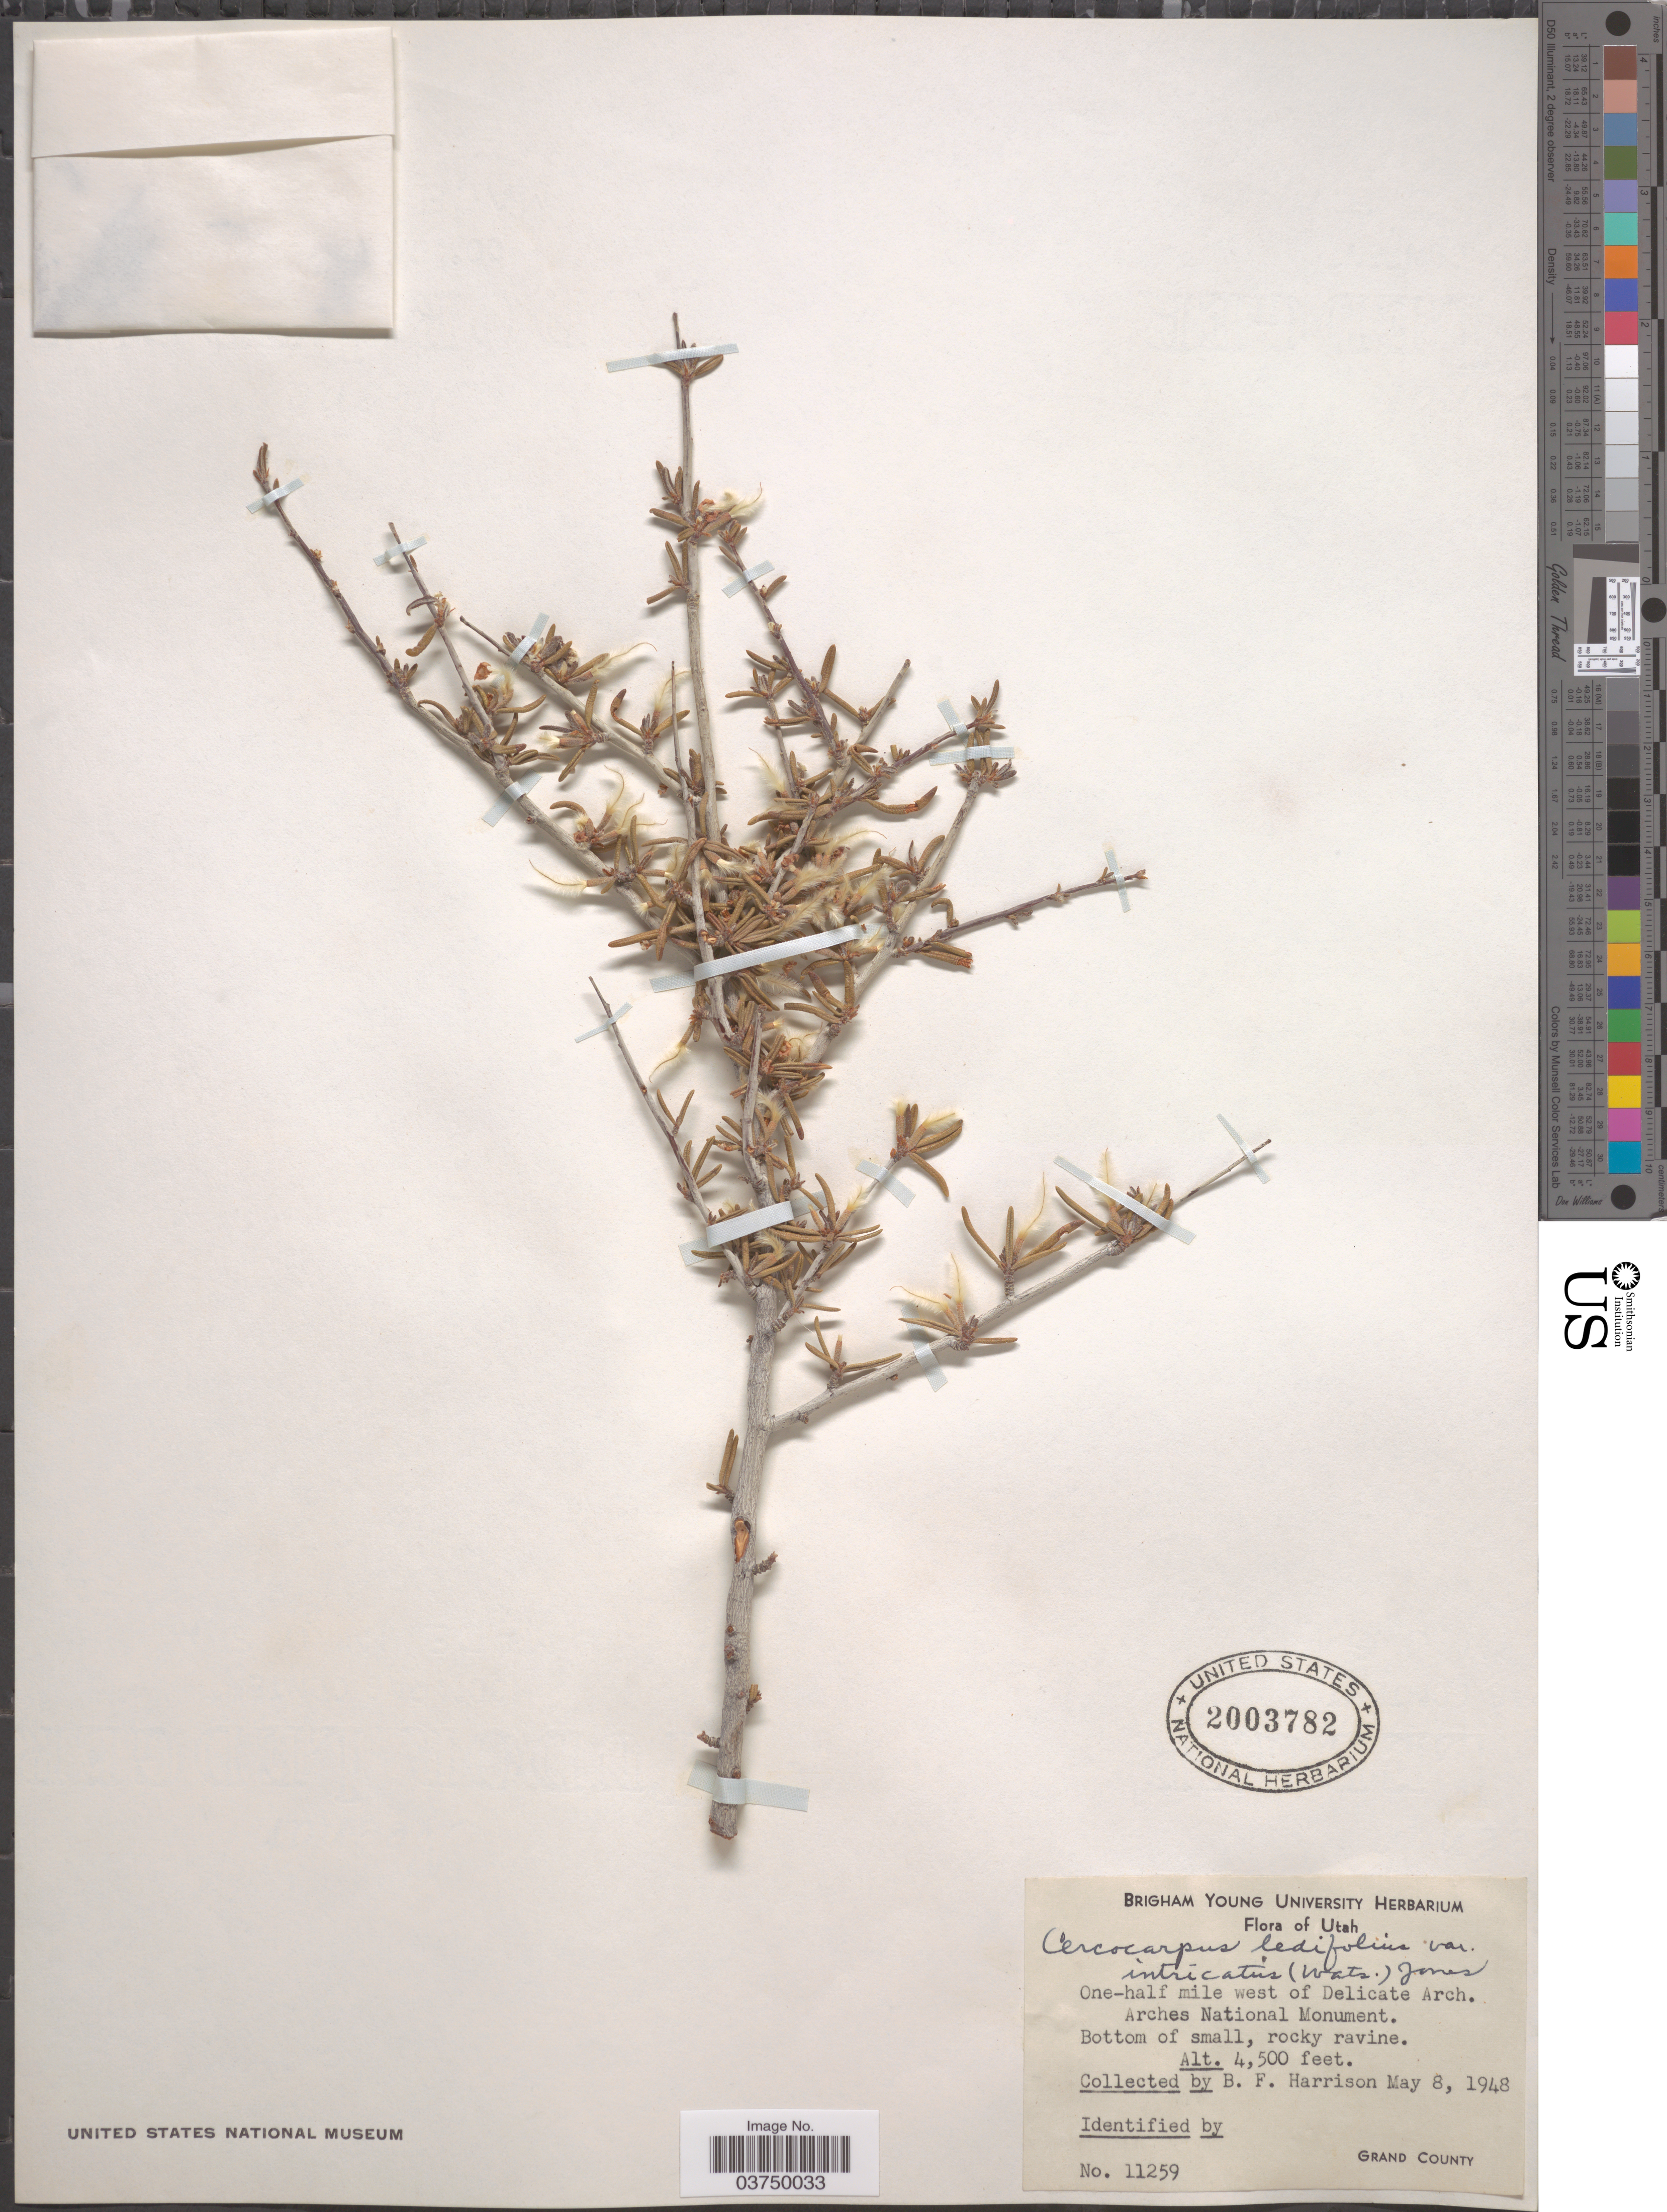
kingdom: Plantae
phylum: Tracheophyta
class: Magnoliopsida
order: Rosales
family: Rosaceae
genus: Cercocarpus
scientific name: Cercocarpus ledifolius var. intricatus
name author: Nutt.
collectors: B. F. Harrison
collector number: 11259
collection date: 1948-05-08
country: United States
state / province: Utah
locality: One-half mile west of Delicate Arch. Arches National Monument. Grand County.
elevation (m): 1372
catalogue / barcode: US 2003782